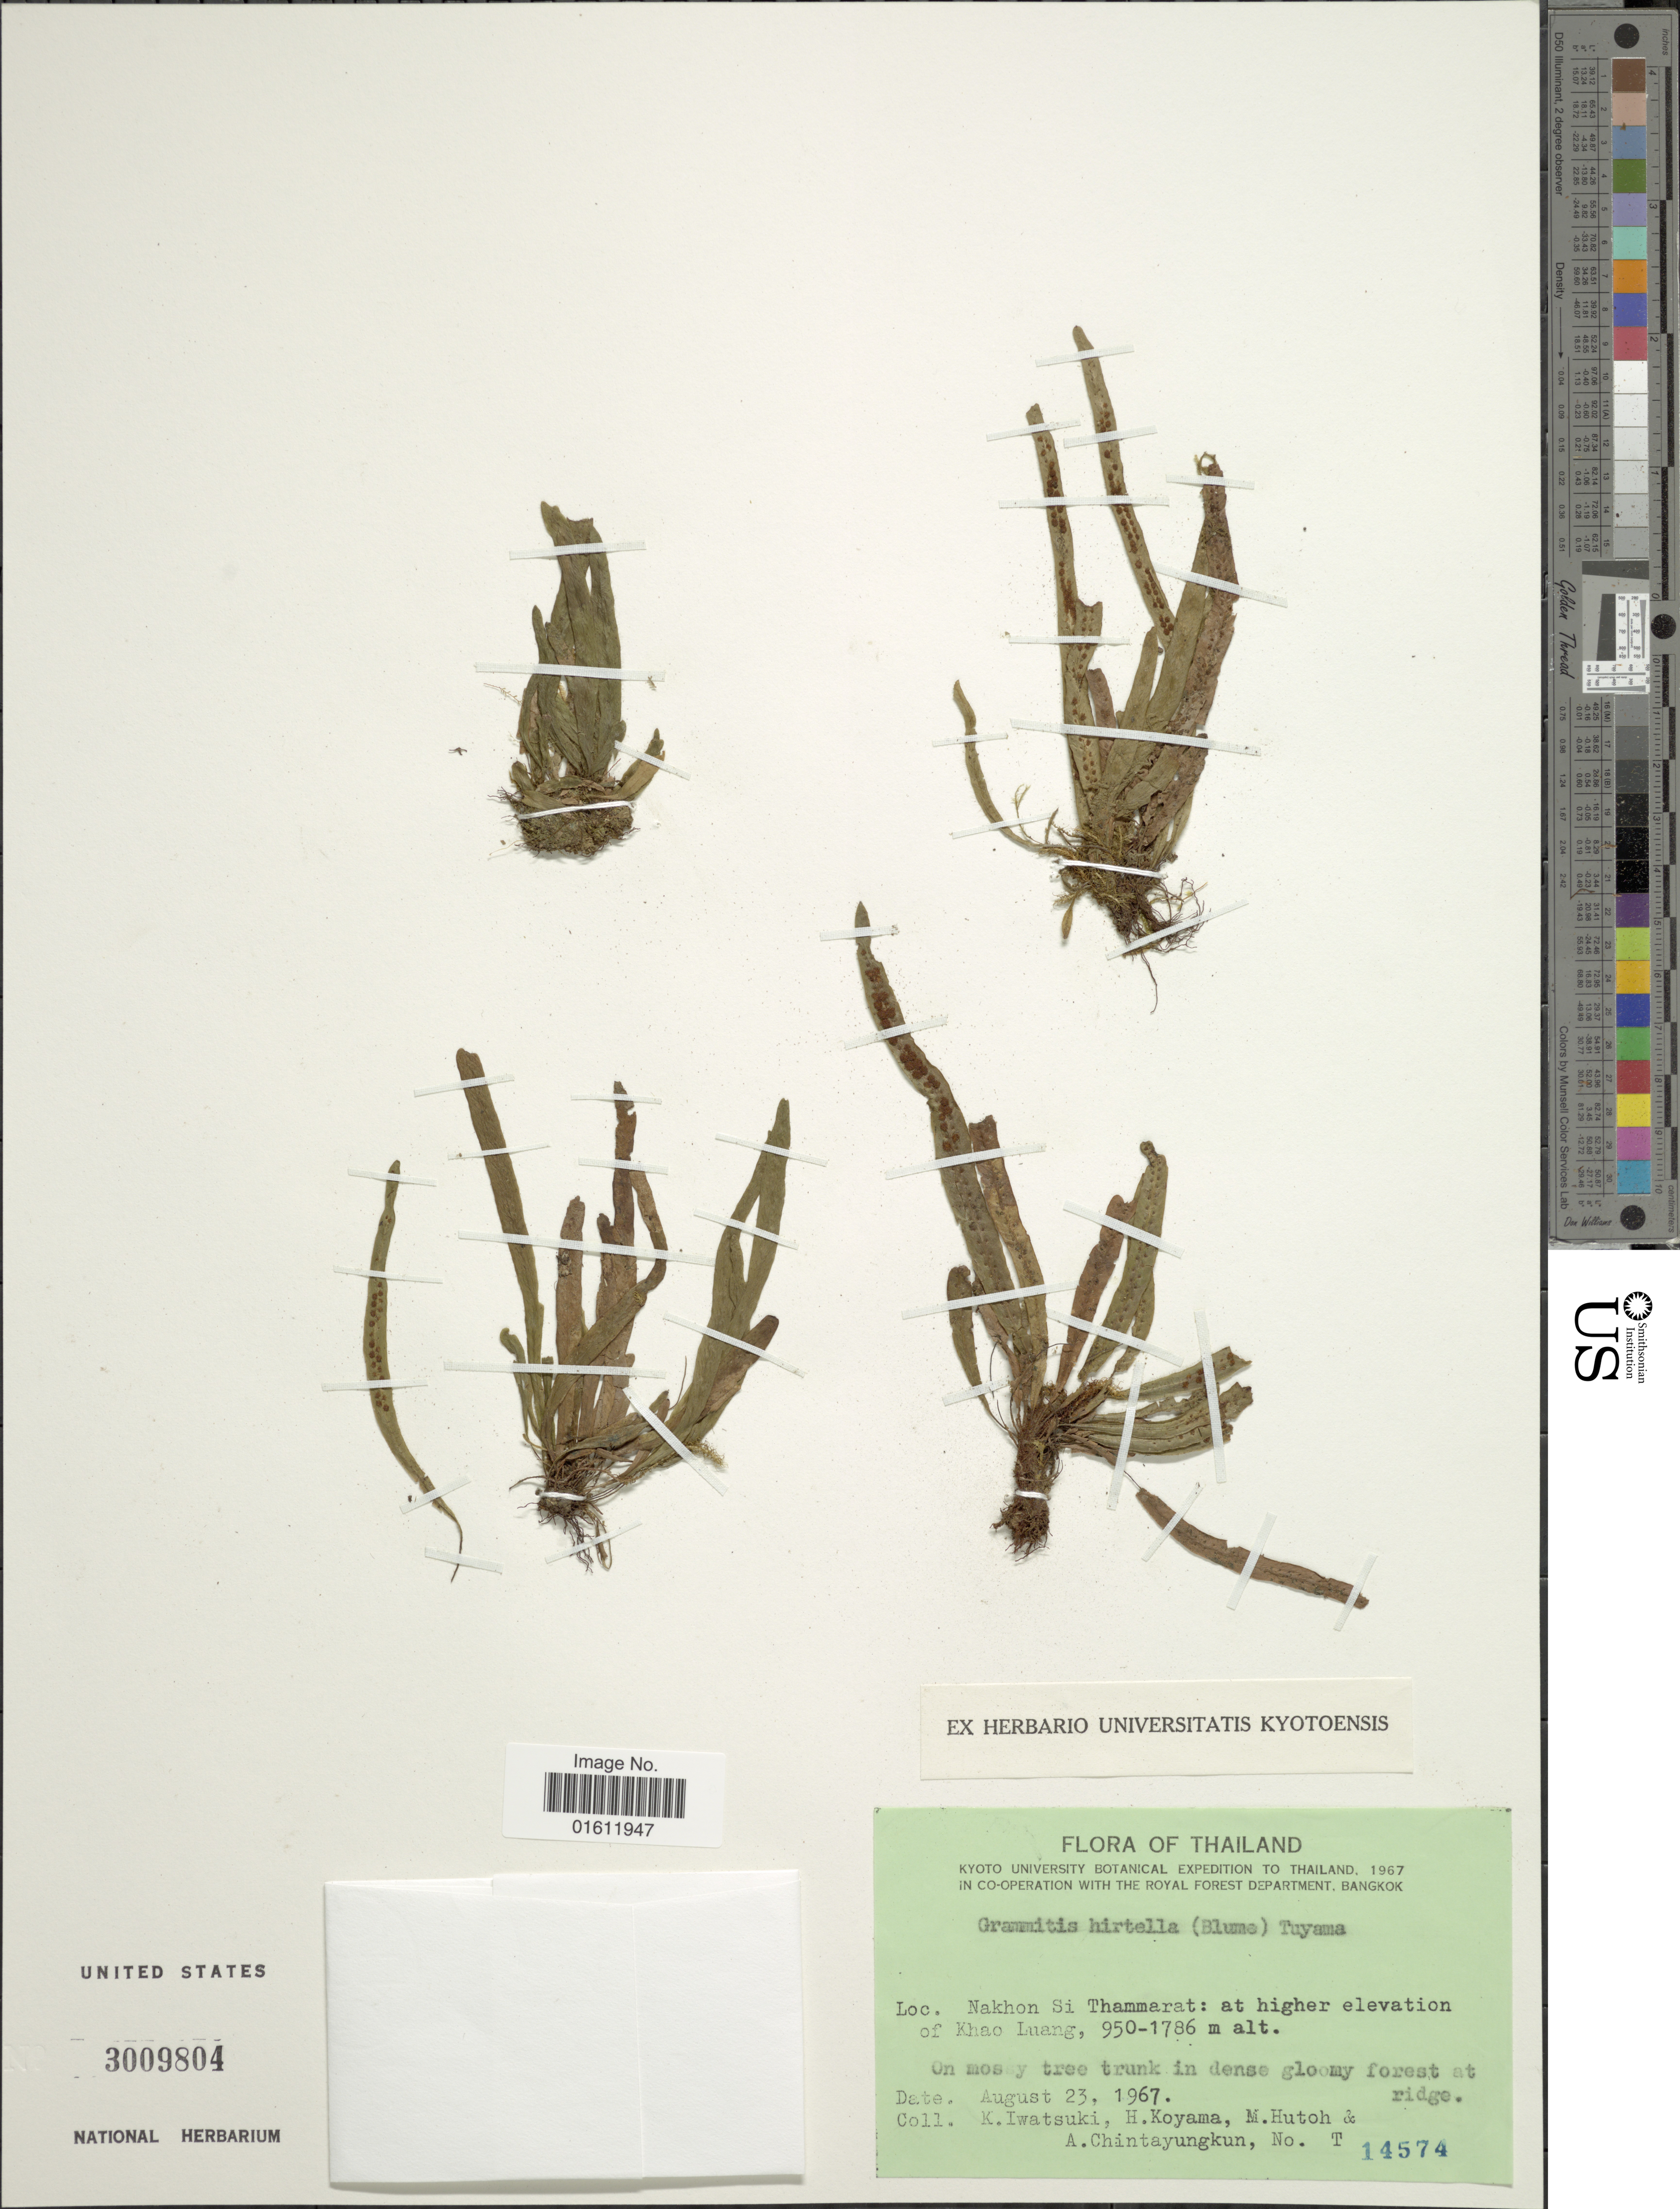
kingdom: Plantae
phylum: Tracheophyta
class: Polypodiopsida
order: Polypodiales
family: Polypodiaceae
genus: Radiogrammitis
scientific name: Radiogrammitis hirtella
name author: (Blume) Parris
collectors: K. Iwatsuki, H. Koyama, M. Hutoh & A. Chintayungkun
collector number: T 14574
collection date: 1967-08-23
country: Thailand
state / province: Nakhon Si Thammarat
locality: At higher elevation of Khao Luang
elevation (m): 950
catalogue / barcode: US 3009804